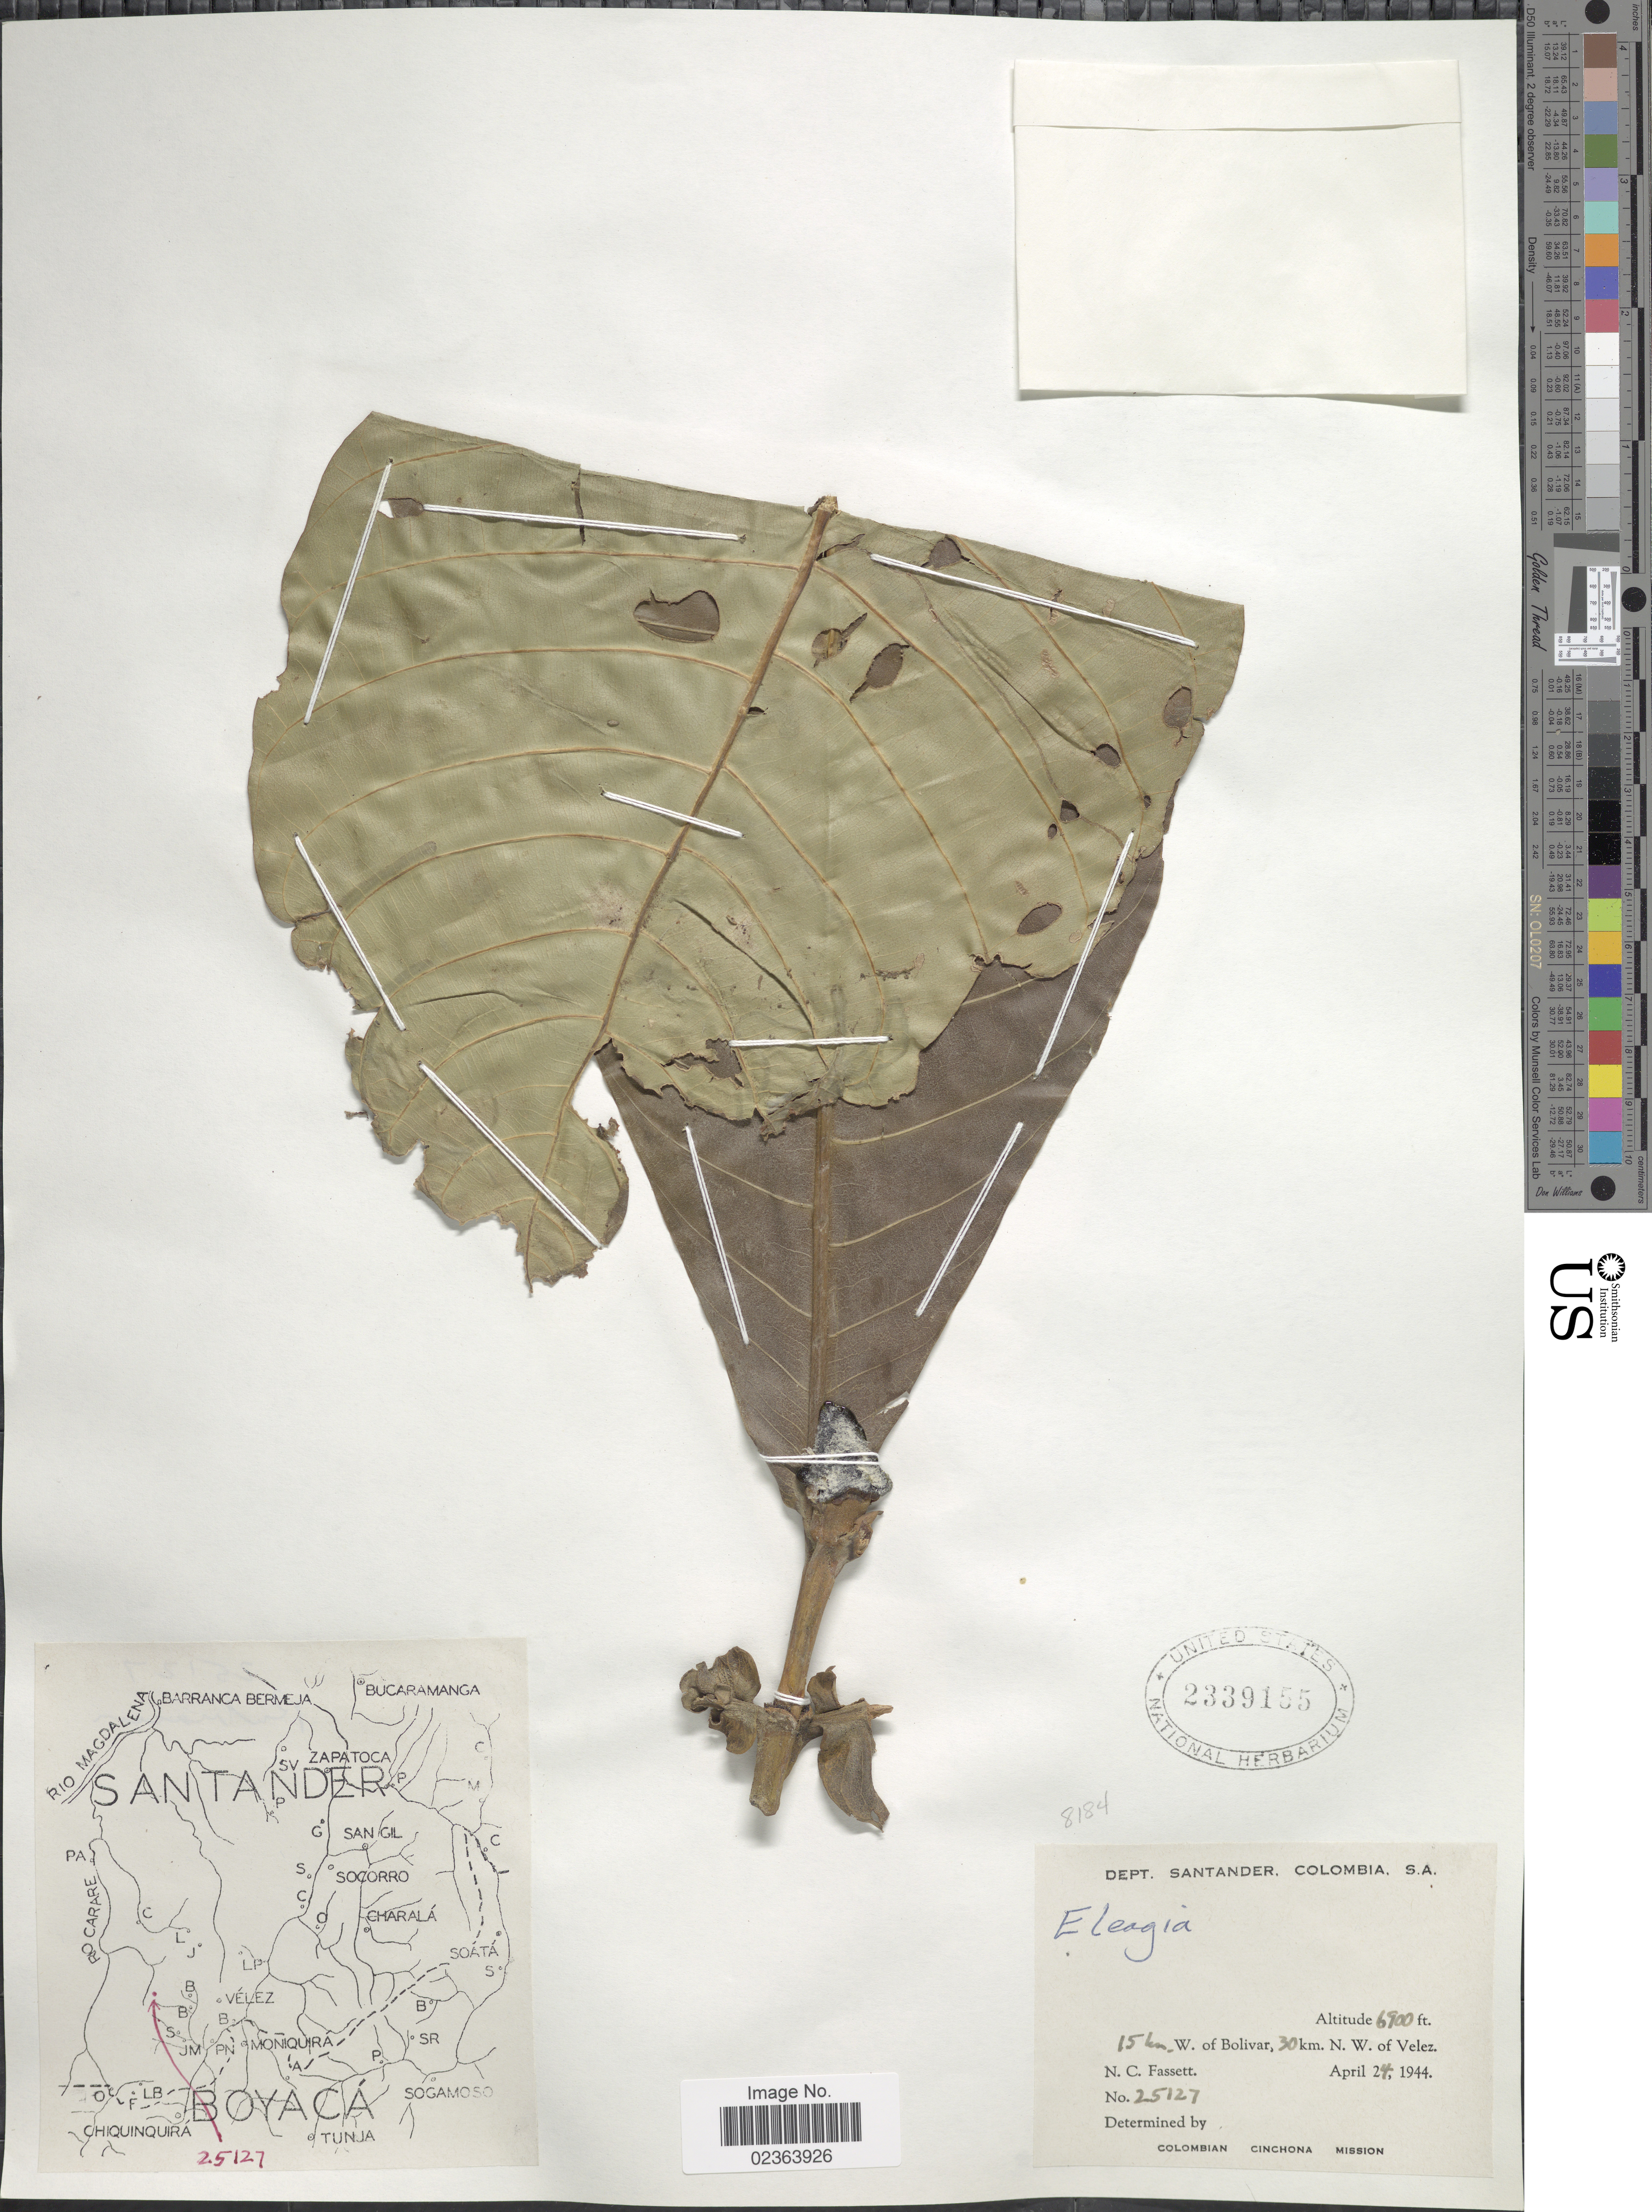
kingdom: Plantae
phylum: Tracheophyta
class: Magnoliopsida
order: Gentianales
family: Rubiaceae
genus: Elaeagia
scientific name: Elaeagia sp.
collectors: N. C. Fassett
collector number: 25127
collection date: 1944-04-24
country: Colombia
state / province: Santander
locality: Dept. Santander, Colombia, 15 km. W. of Bolivar, 30 km. N.W. of Velez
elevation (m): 2103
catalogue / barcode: US 2339155